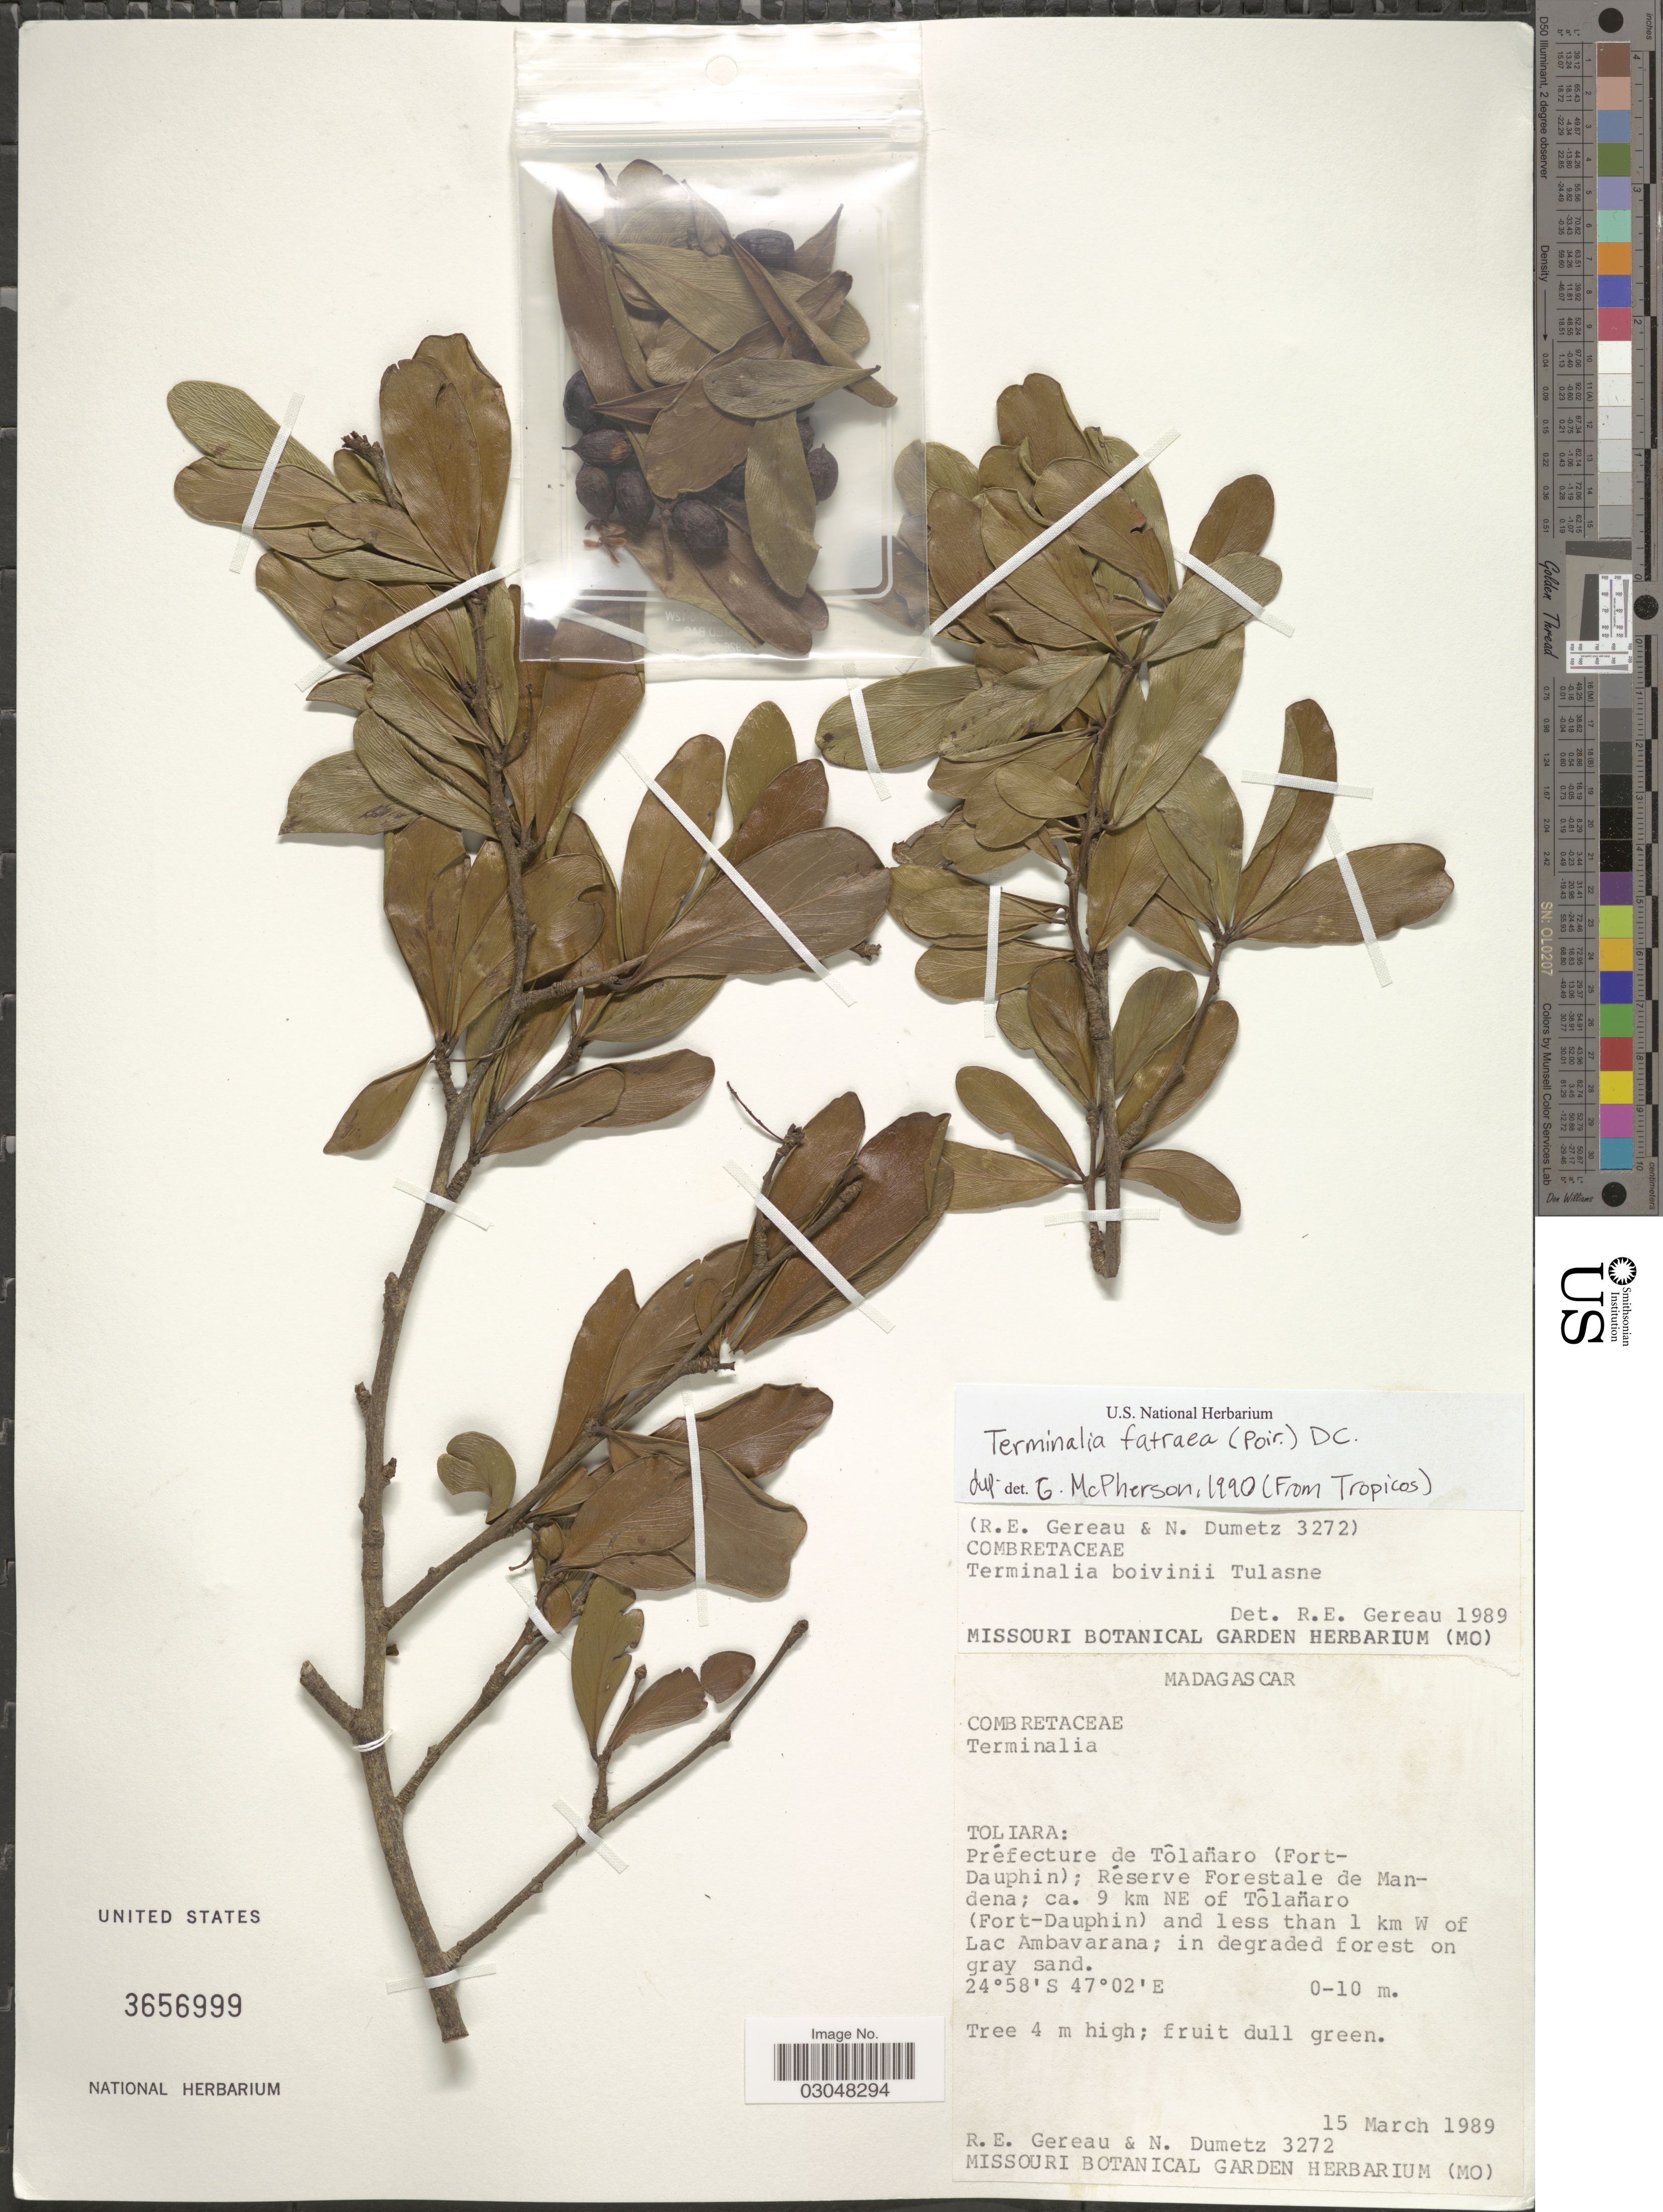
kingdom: Plantae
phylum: Tracheophyta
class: Magnoliopsida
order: Myrtales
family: Combretaceae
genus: Terminalia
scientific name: Terminalia fatraea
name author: (Poir.) DC.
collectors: R. Gereau & N. Dumetz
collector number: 3272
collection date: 1989-03-15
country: Madagascar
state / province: Anosy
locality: Préfecture de Tôlanaro (Fort-Dauphin); Réserve Forestale de Mandena; ca. 9 km NE of Tôlanaro (Fort-Dauphin) and less than 1 km W of Lac Ambavarana.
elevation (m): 0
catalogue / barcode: US 3656999